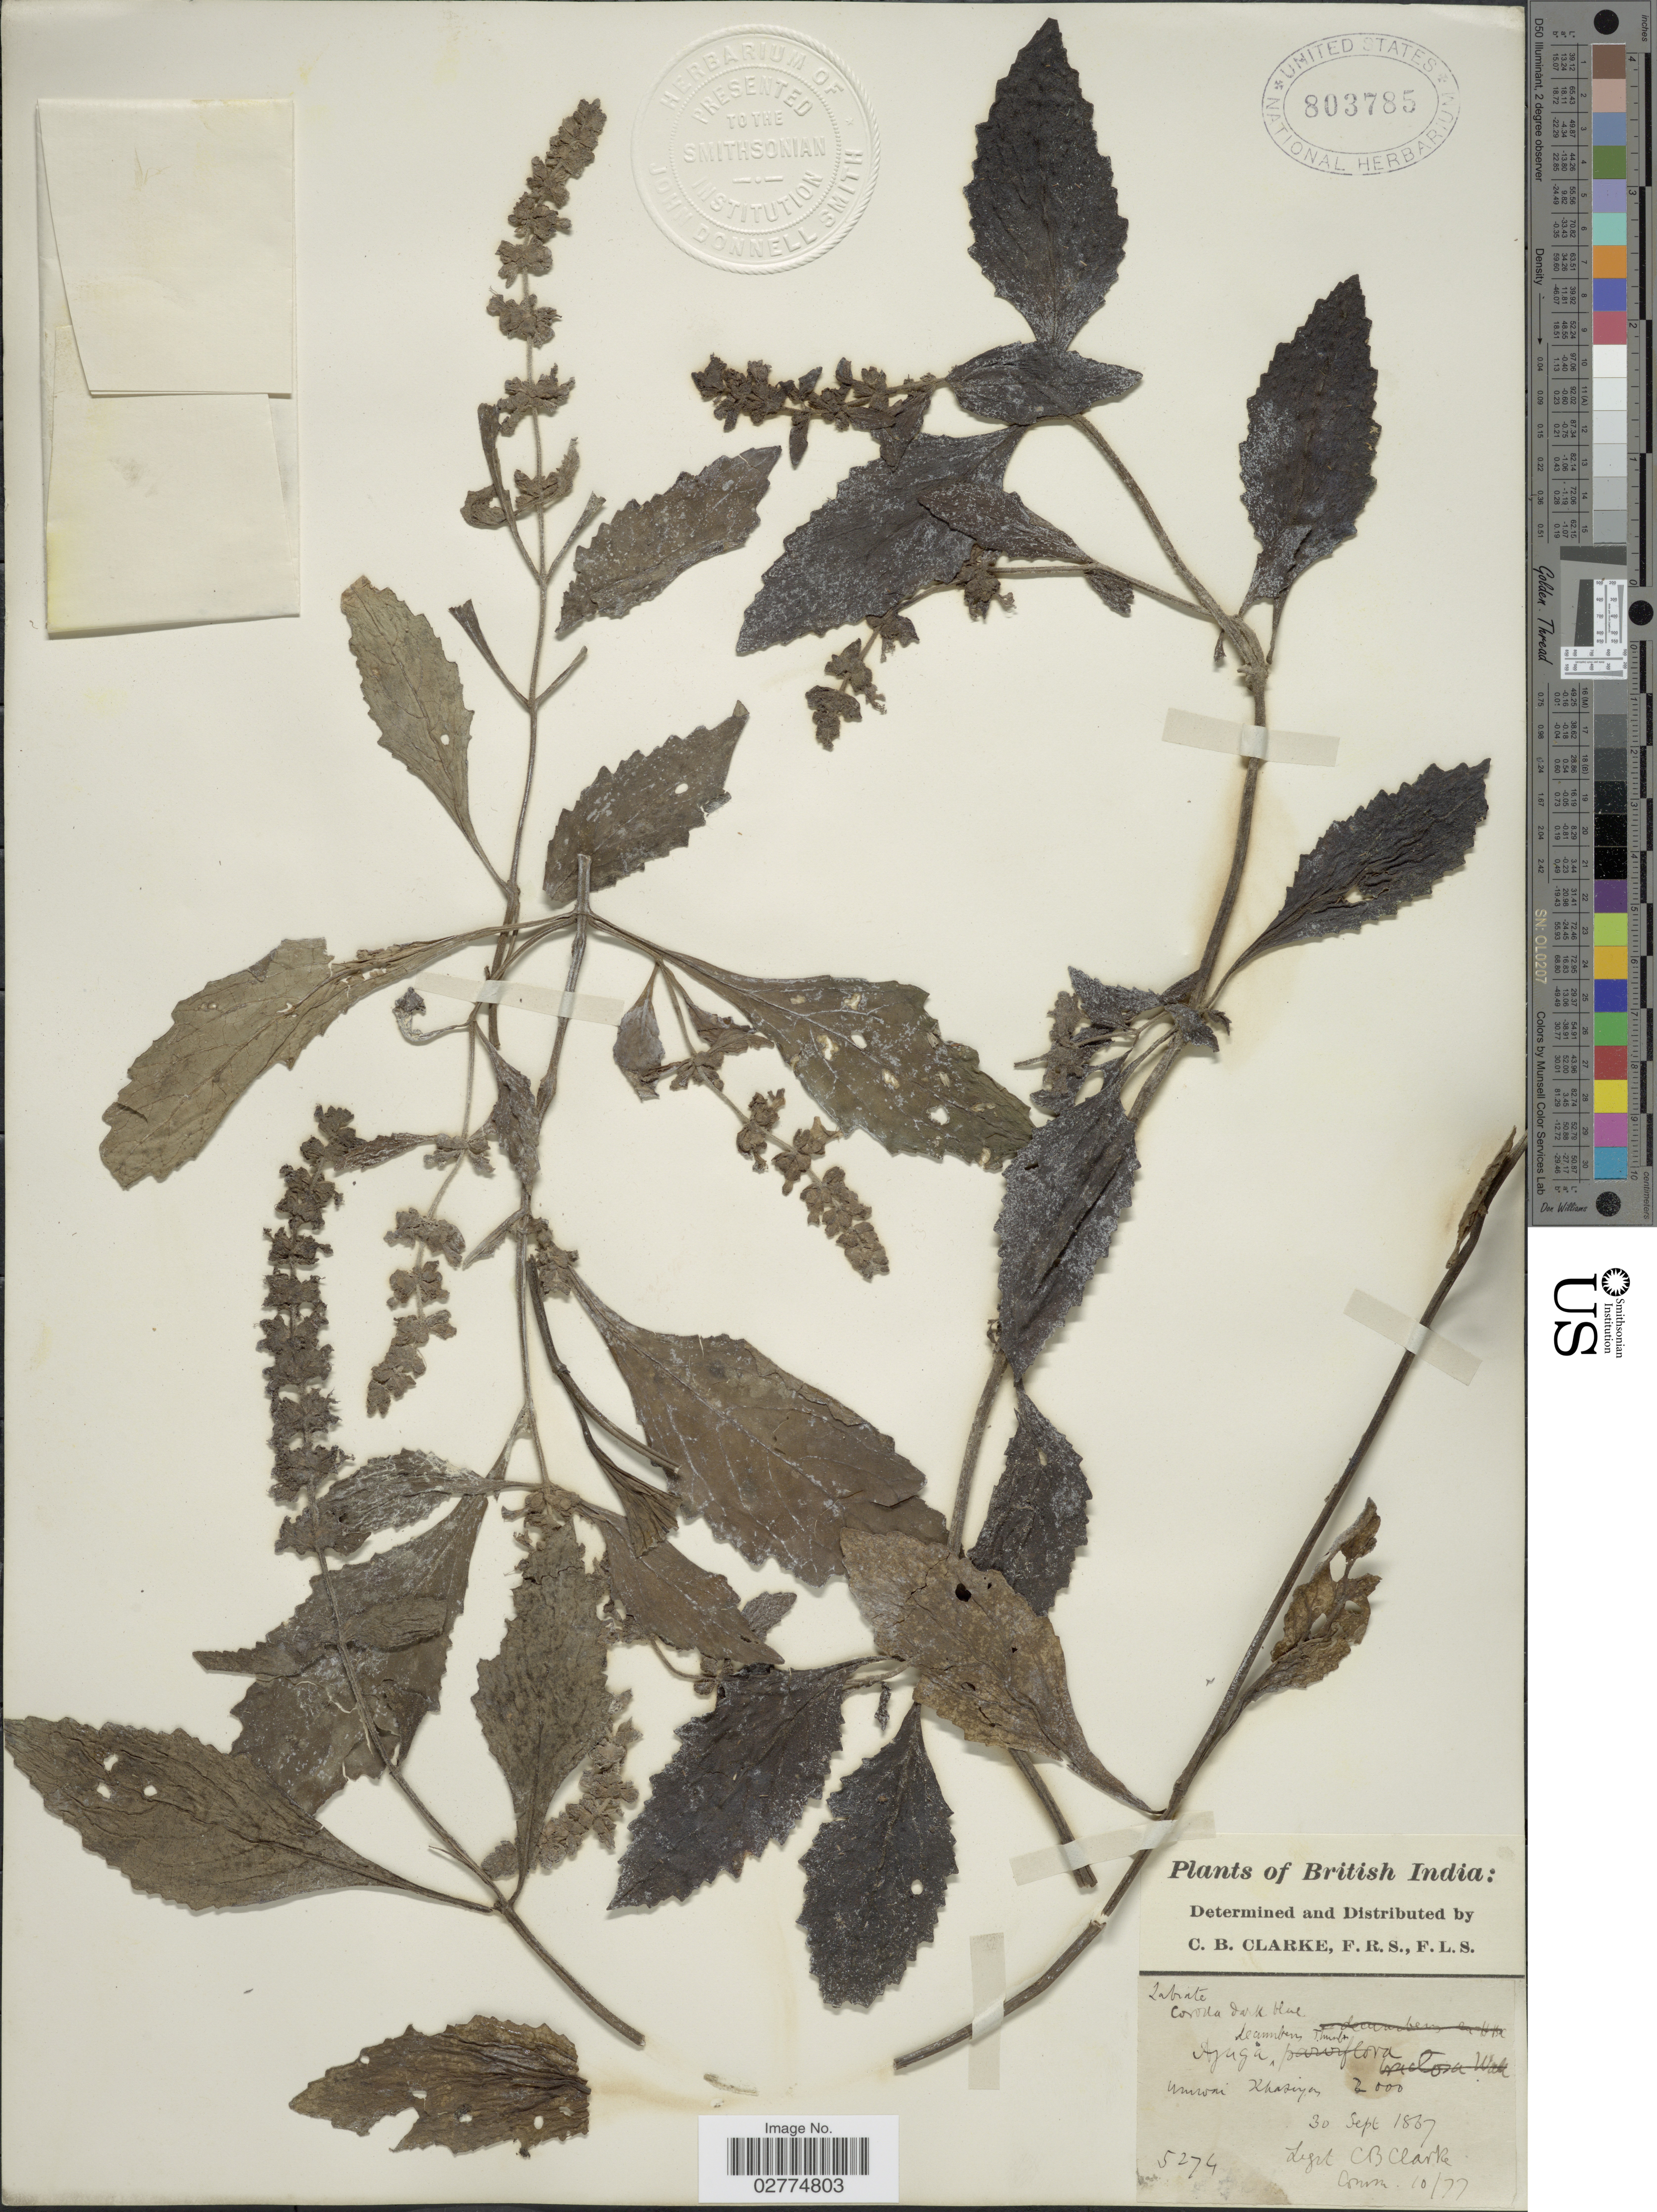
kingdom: Plantae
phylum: Tracheophyta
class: Magnoliopsida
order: Lamiales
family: Lamiaceae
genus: Ajuga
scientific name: Ajuga macrosperma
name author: Wall.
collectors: C. B. Clarke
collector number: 5274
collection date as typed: Transcribed d/m/y: /10/77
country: India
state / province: Meghalaya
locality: British India, Umwai Khasiya.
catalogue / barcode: US 803785